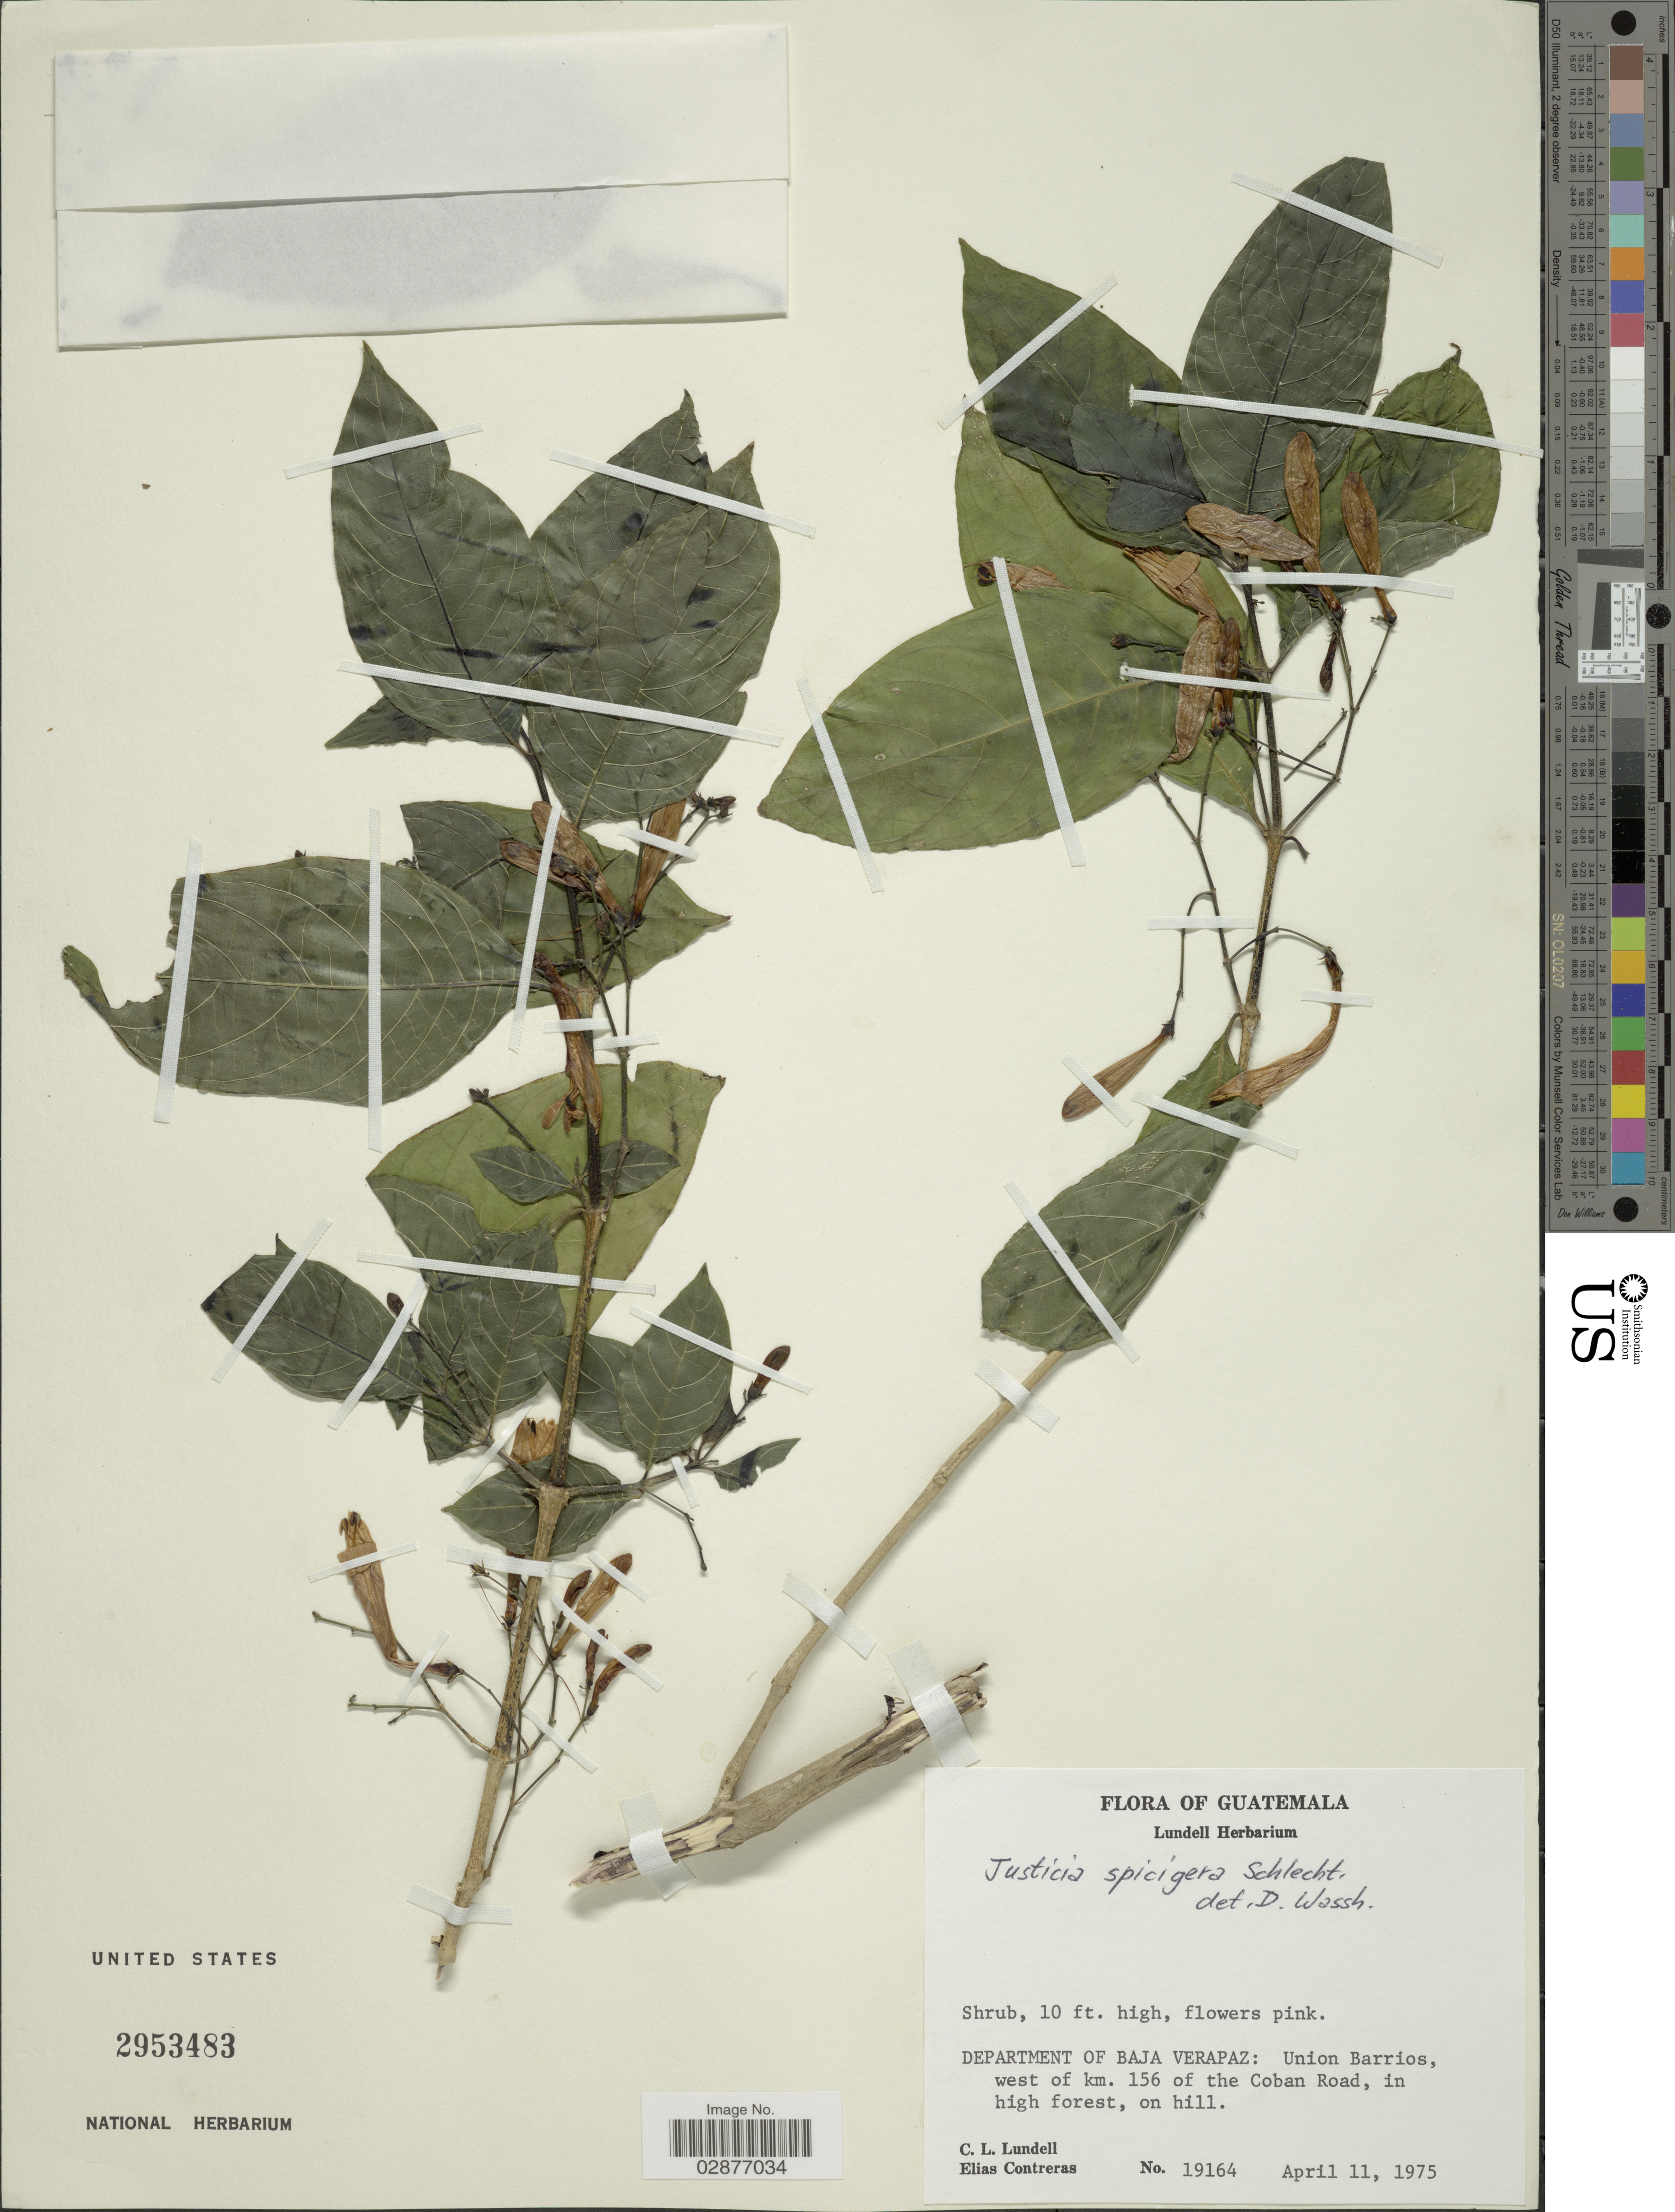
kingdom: Plantae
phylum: Tracheophyta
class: Magnoliopsida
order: Lamiales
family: Acanthaceae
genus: Justicia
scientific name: Justicia spicigera 'Sidicaro'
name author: Schltdl.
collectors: C. L. Lundell & E. Contreras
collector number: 19164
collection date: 1975-04-11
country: Guatemala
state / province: Baja Verapaz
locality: Department of Baja Verapaz: Union Barrios west of km. 156 of the Coban Road.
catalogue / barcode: US 2953483